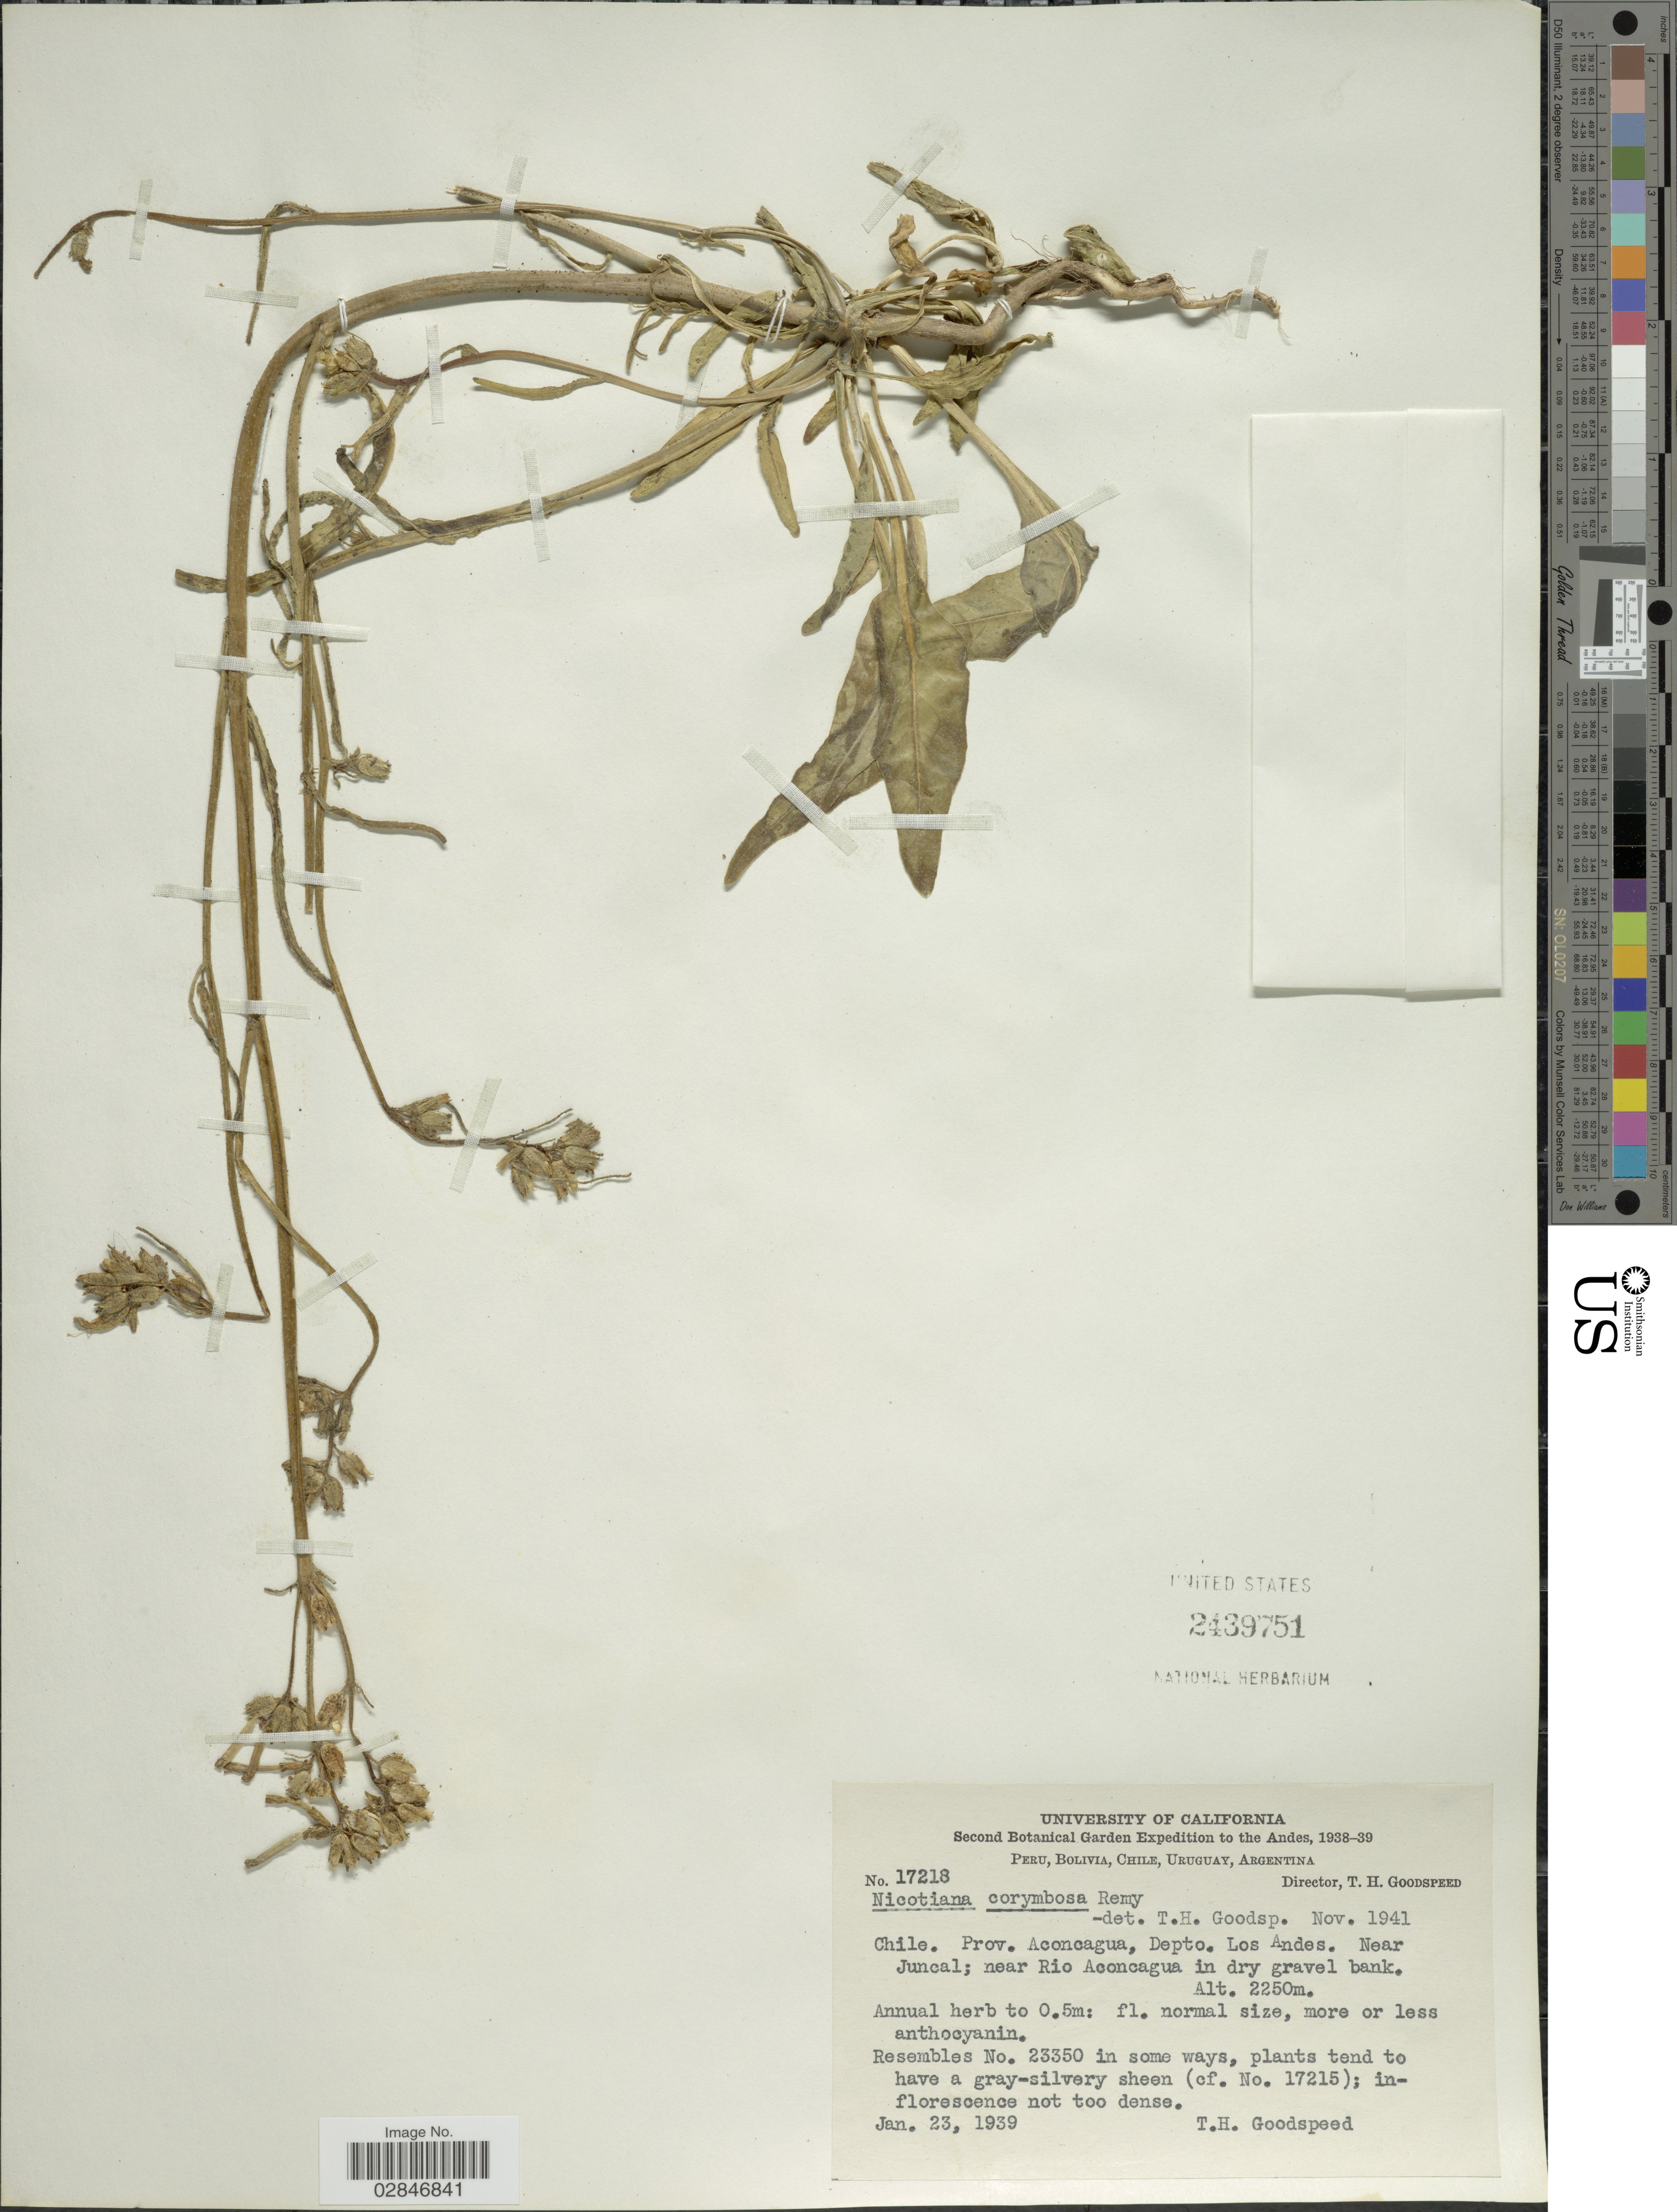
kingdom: Plantae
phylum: Tracheophyta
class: Magnoliopsida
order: Solanales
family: Solanaceae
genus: Nicotiana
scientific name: Nicotiana corymbosa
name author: J. Rémy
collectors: T. Goodspeed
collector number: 17218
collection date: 1939-01-23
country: Chile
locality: The Andes, Prov. Aconcagua, Depto. Los Andes. Near Juncal; near Rio Aconcagua in dry gravel bank.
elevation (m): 2250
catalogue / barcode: US 2439751